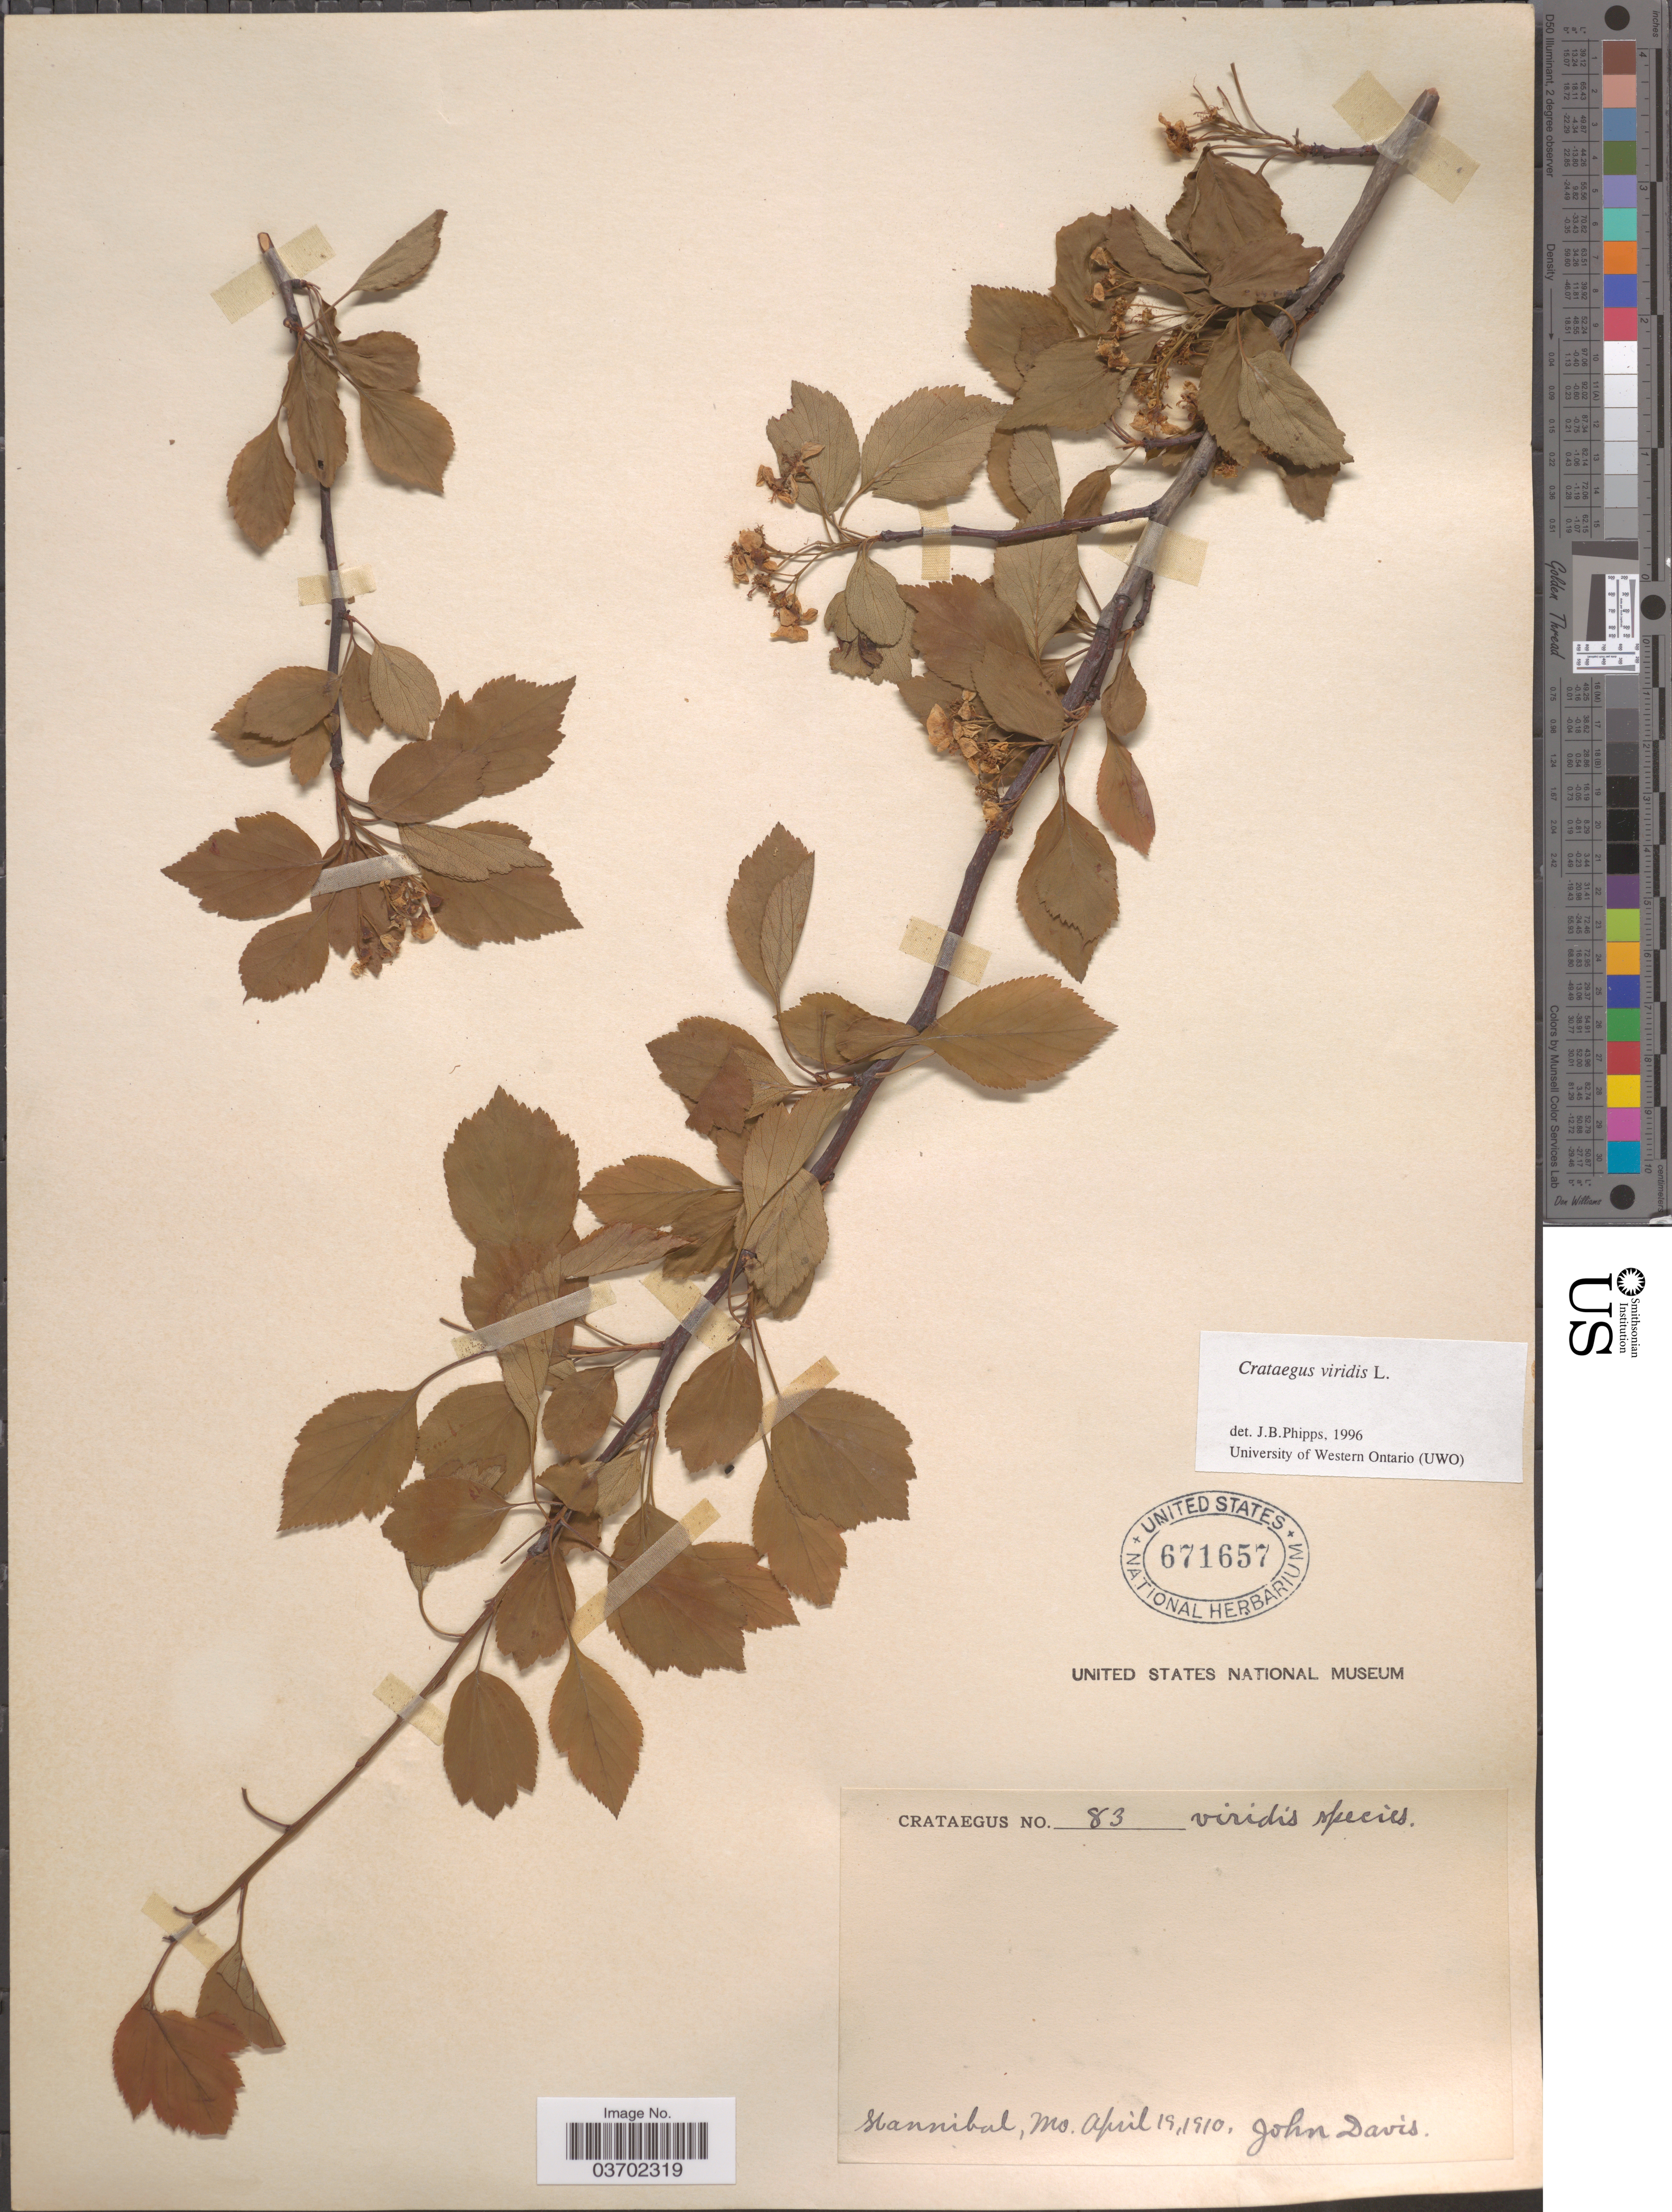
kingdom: Plantae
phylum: Tracheophyta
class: Magnoliopsida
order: Rosales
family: Rosaceae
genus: Crataegus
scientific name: Crataegus viridis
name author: L.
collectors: J. Davis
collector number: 83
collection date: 1910-04-19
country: United States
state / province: Missouri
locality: Hannibal.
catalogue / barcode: US 671657